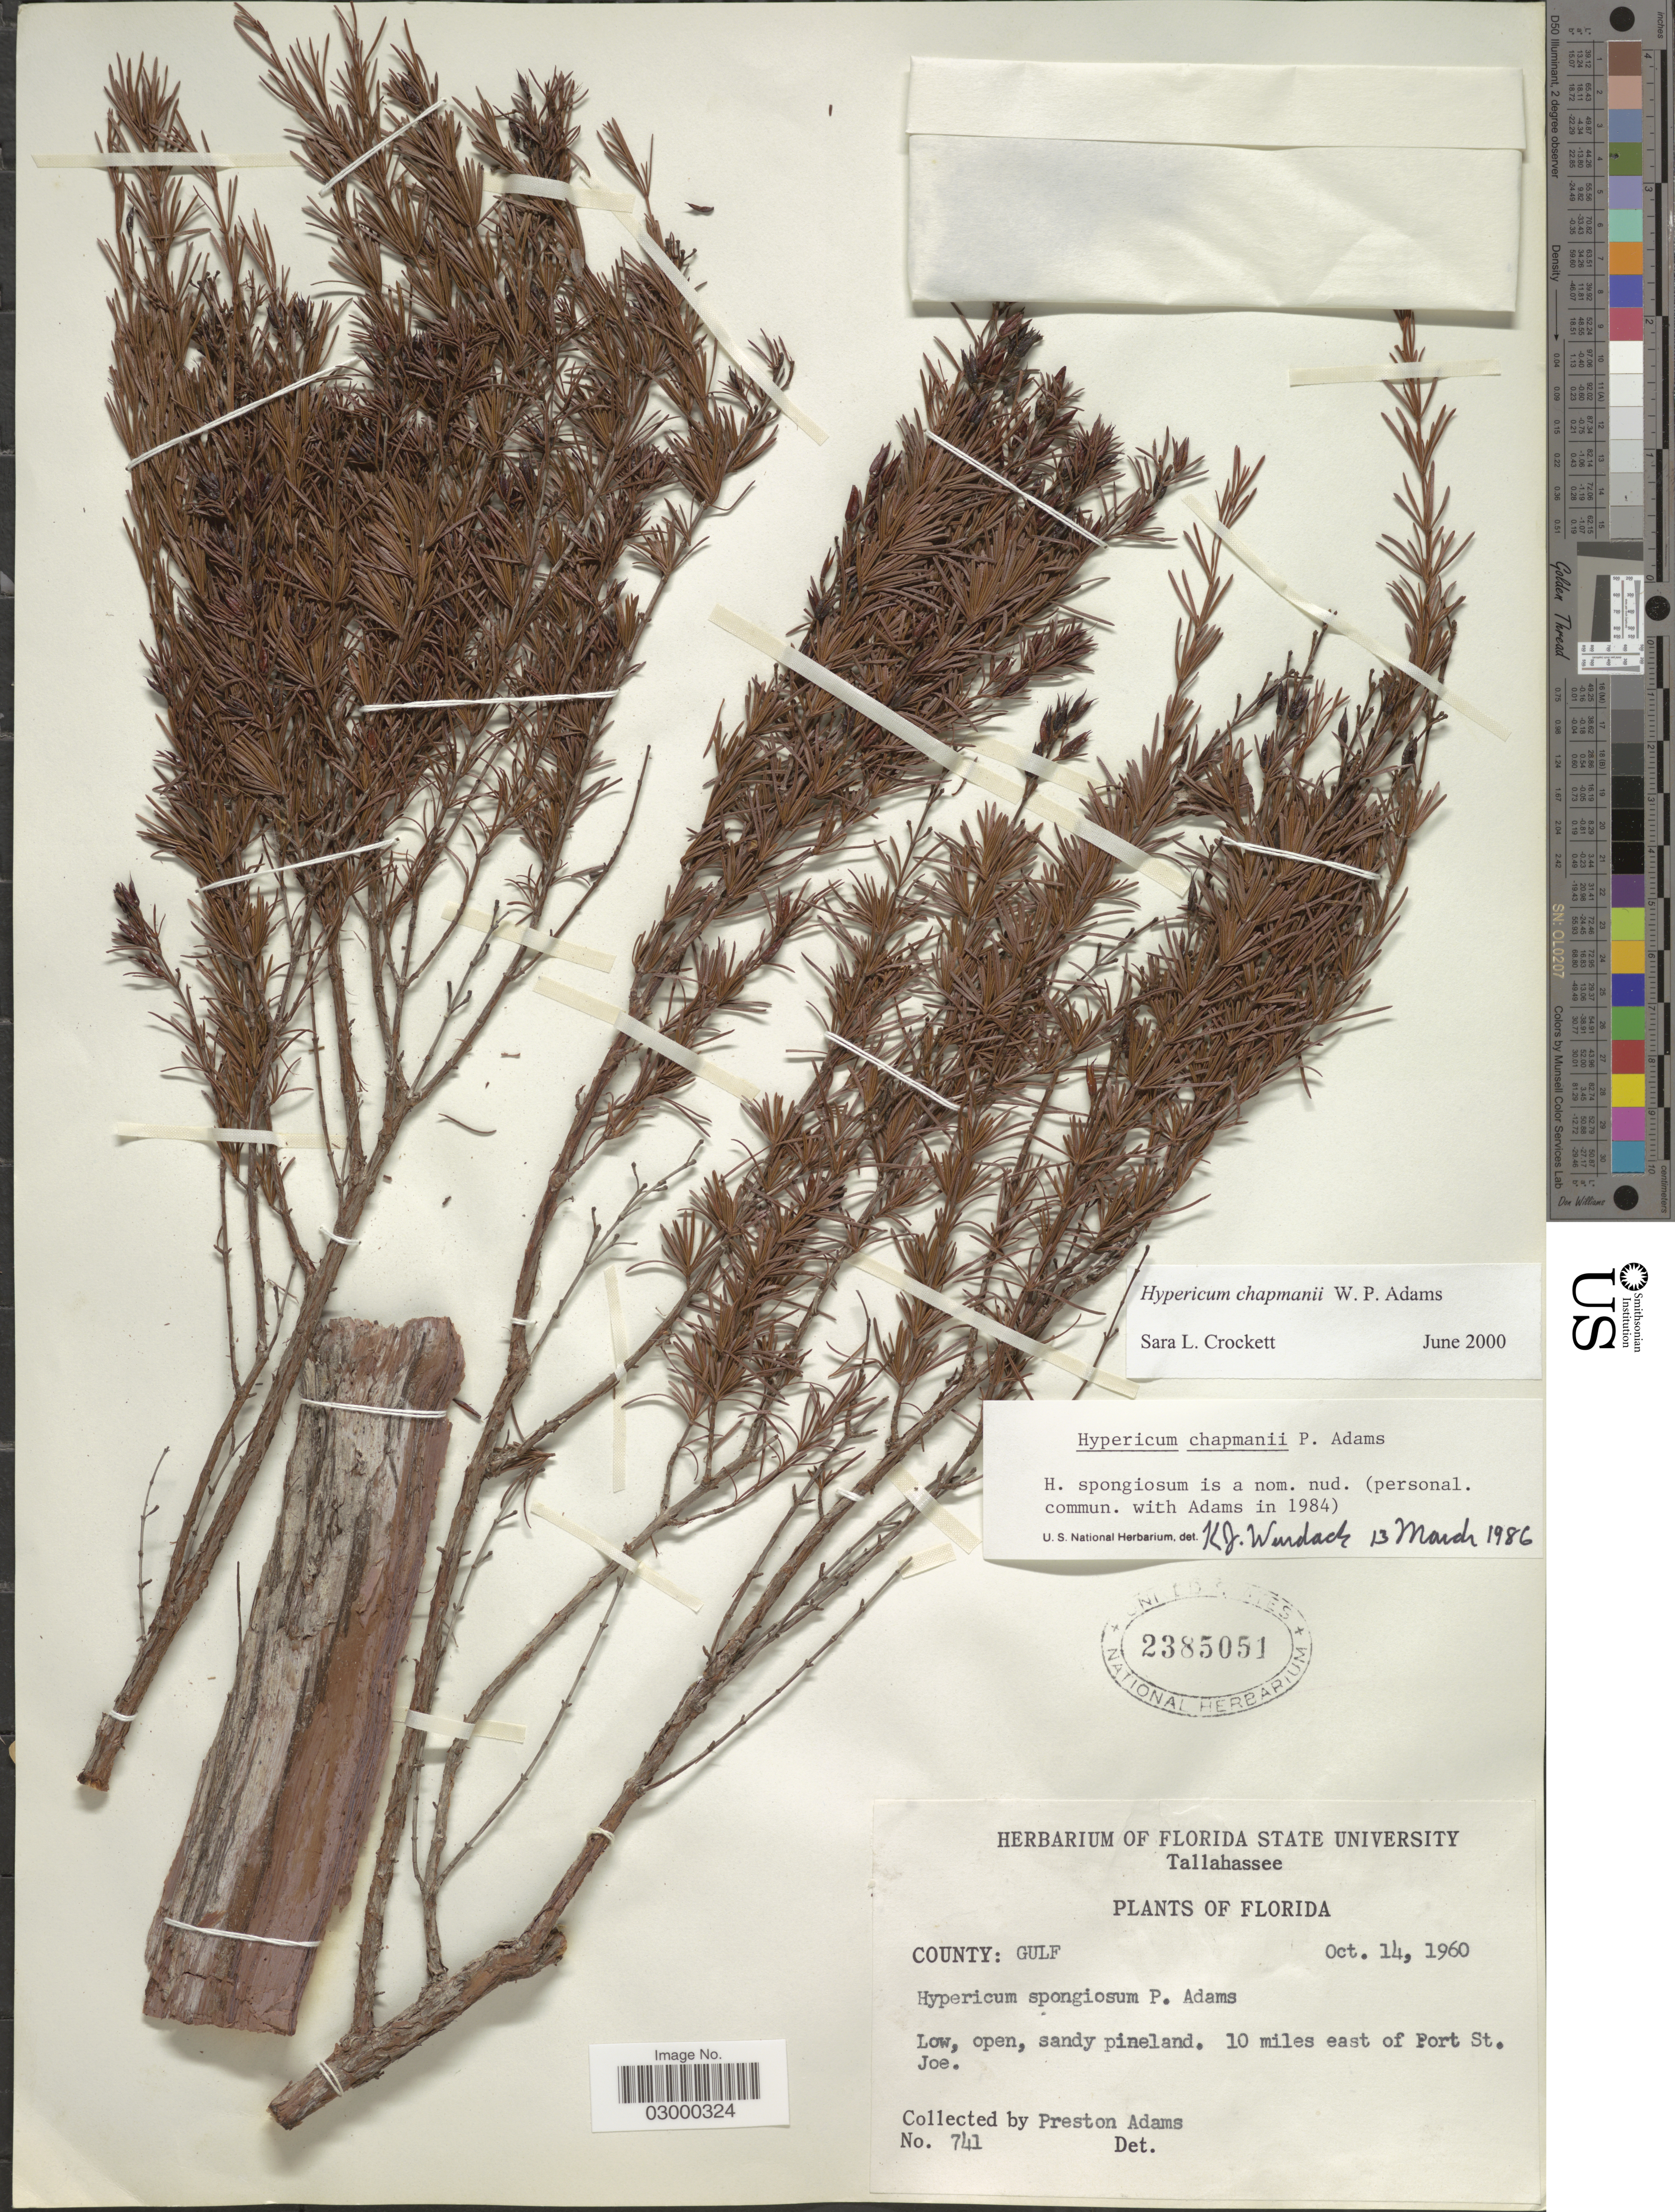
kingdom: Plantae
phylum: Tracheophyta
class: Magnoliopsida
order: Malpighiales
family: Hypericaceae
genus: Hypericum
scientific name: Hypericum chapmanii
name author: W.P. Adams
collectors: P. Adams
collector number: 741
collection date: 1960-10-14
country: United States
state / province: Florida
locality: County: Gulf, 10 miles east of Port St. Joe.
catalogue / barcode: US 2385051